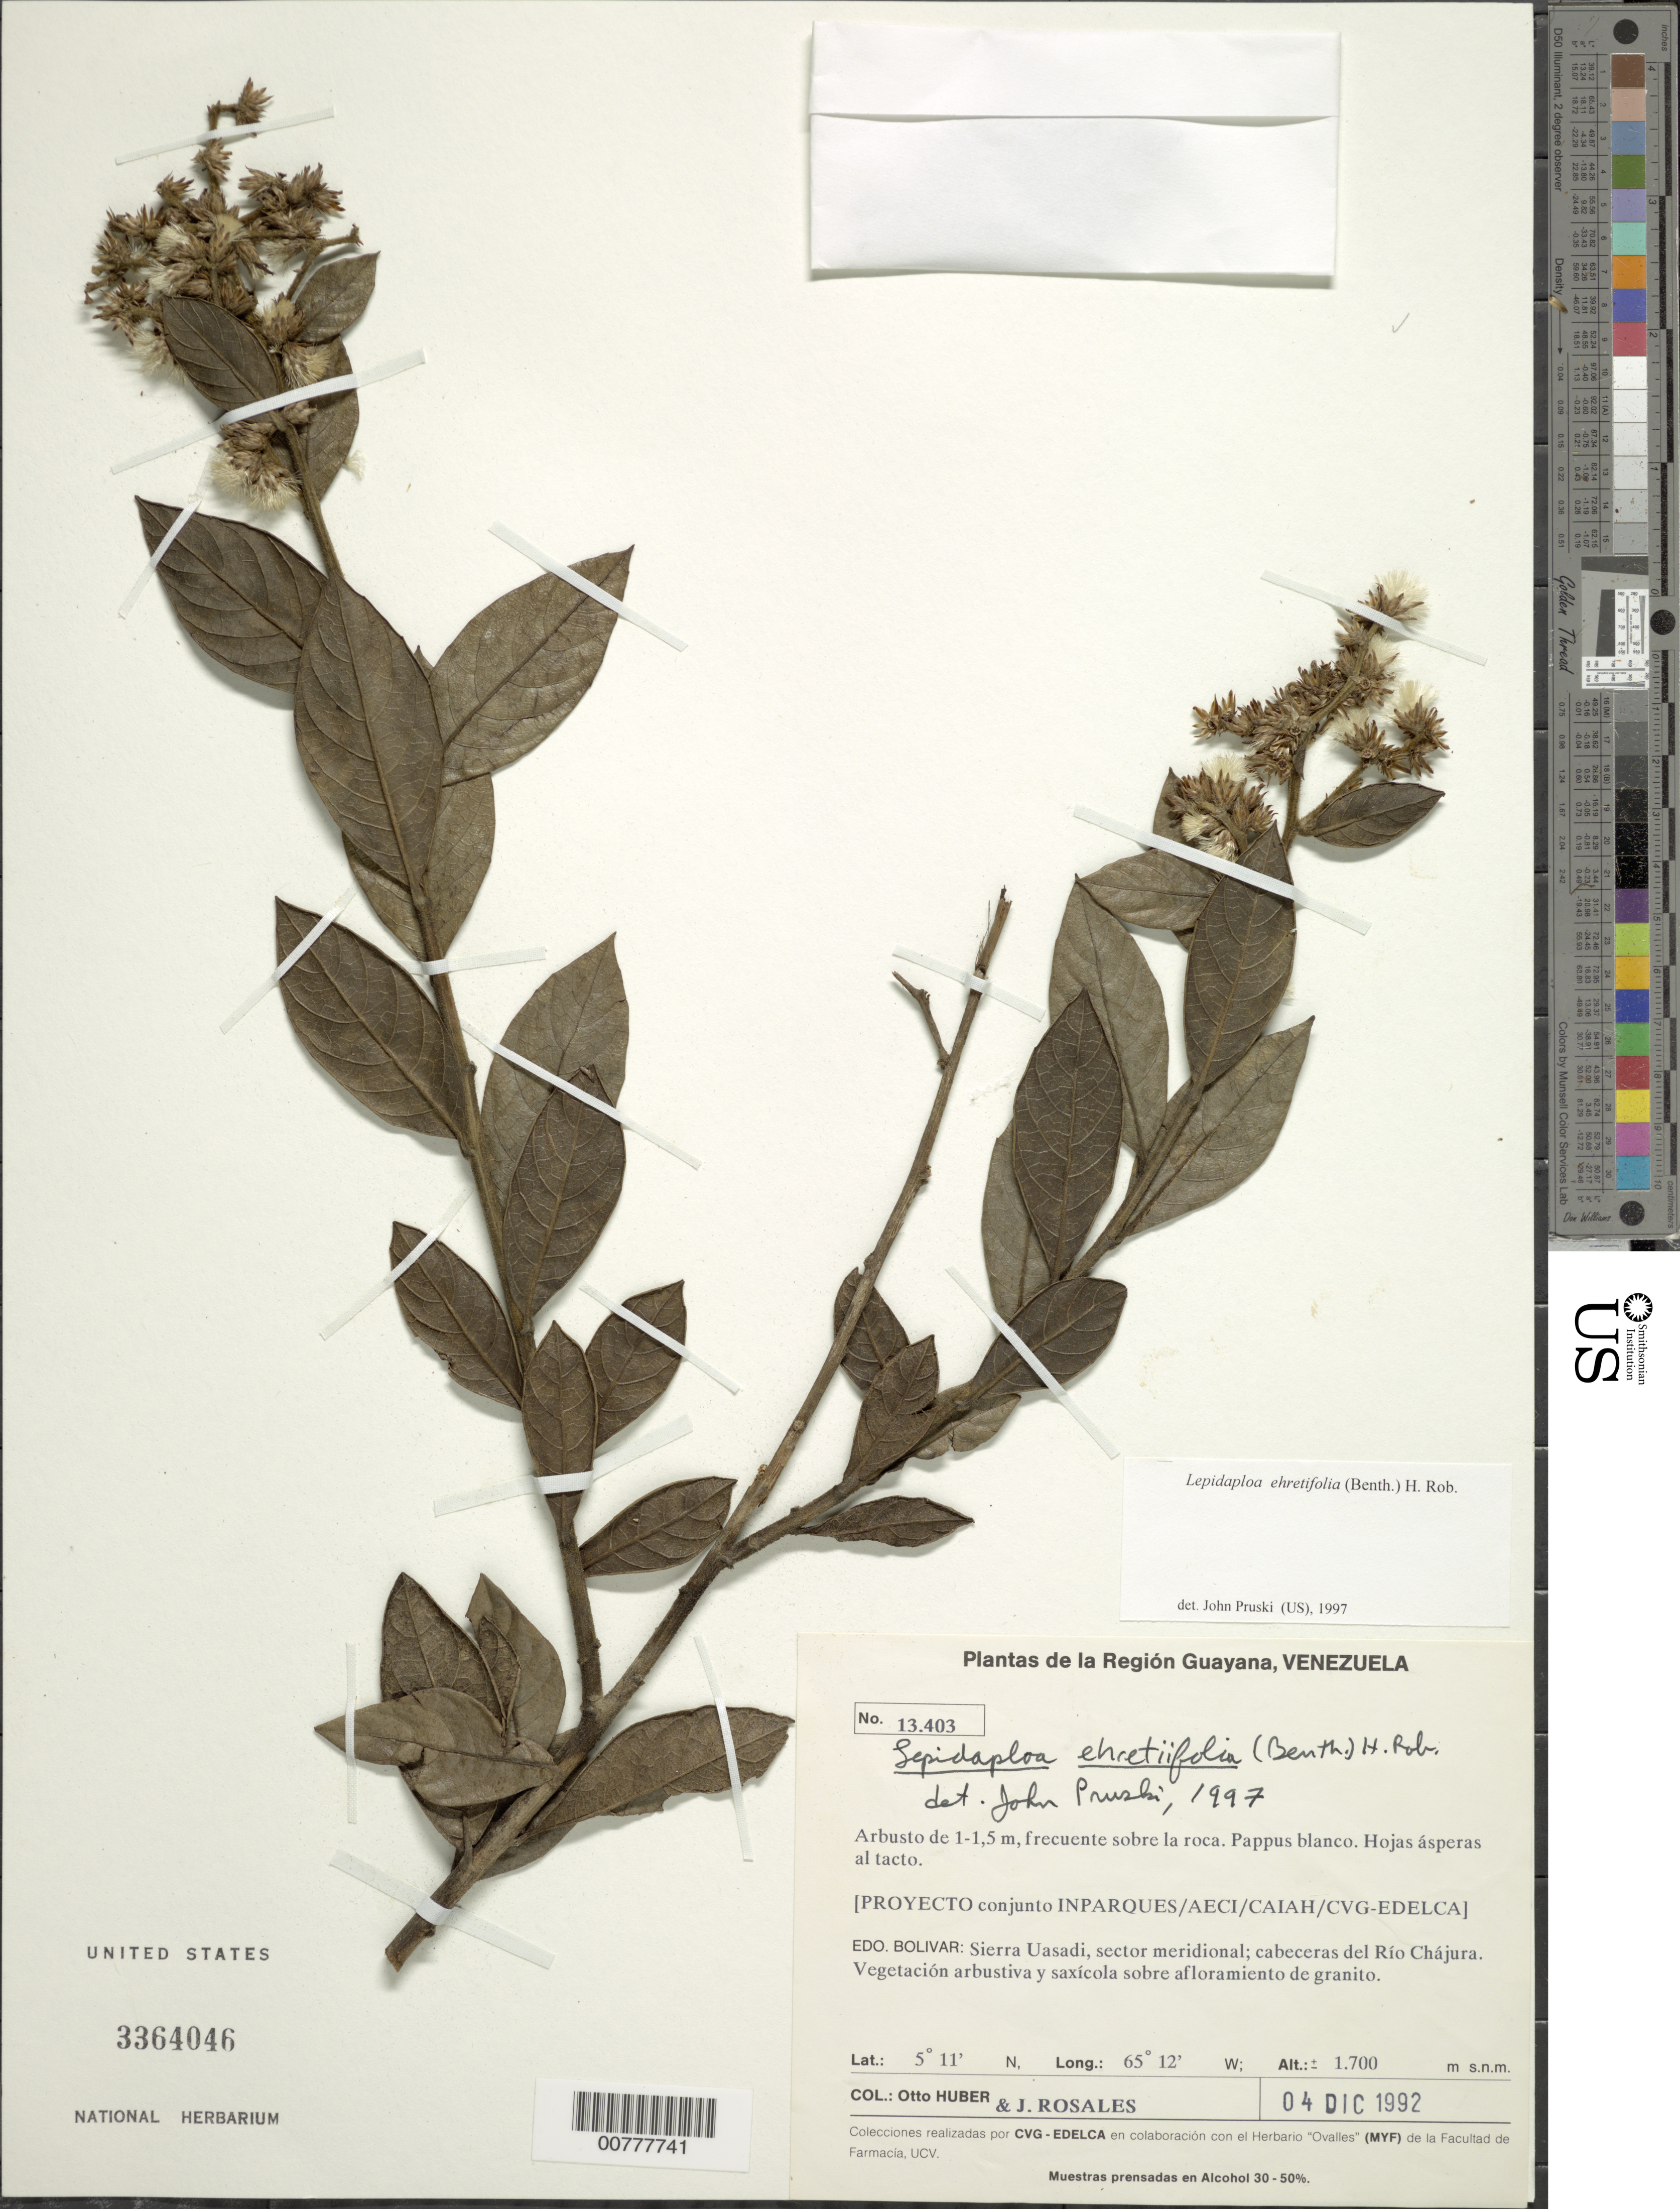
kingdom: Plantae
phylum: Tracheophyta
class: Magnoliopsida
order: Asterales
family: Asteraceae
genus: Lepidaploa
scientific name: Lepidaploa ehretiifolia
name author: (Benth.) H. Rob.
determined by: Pruski, J. F.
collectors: O. Huber & J. Rosales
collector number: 13403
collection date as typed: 4-Dec-92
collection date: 1992-12-04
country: Venezuela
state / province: Bolívar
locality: Sierra Uasadi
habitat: Sobre la roca. Vegetación arbustiva y saxicola sobre afloramiento de granito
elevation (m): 1700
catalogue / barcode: US 3364046